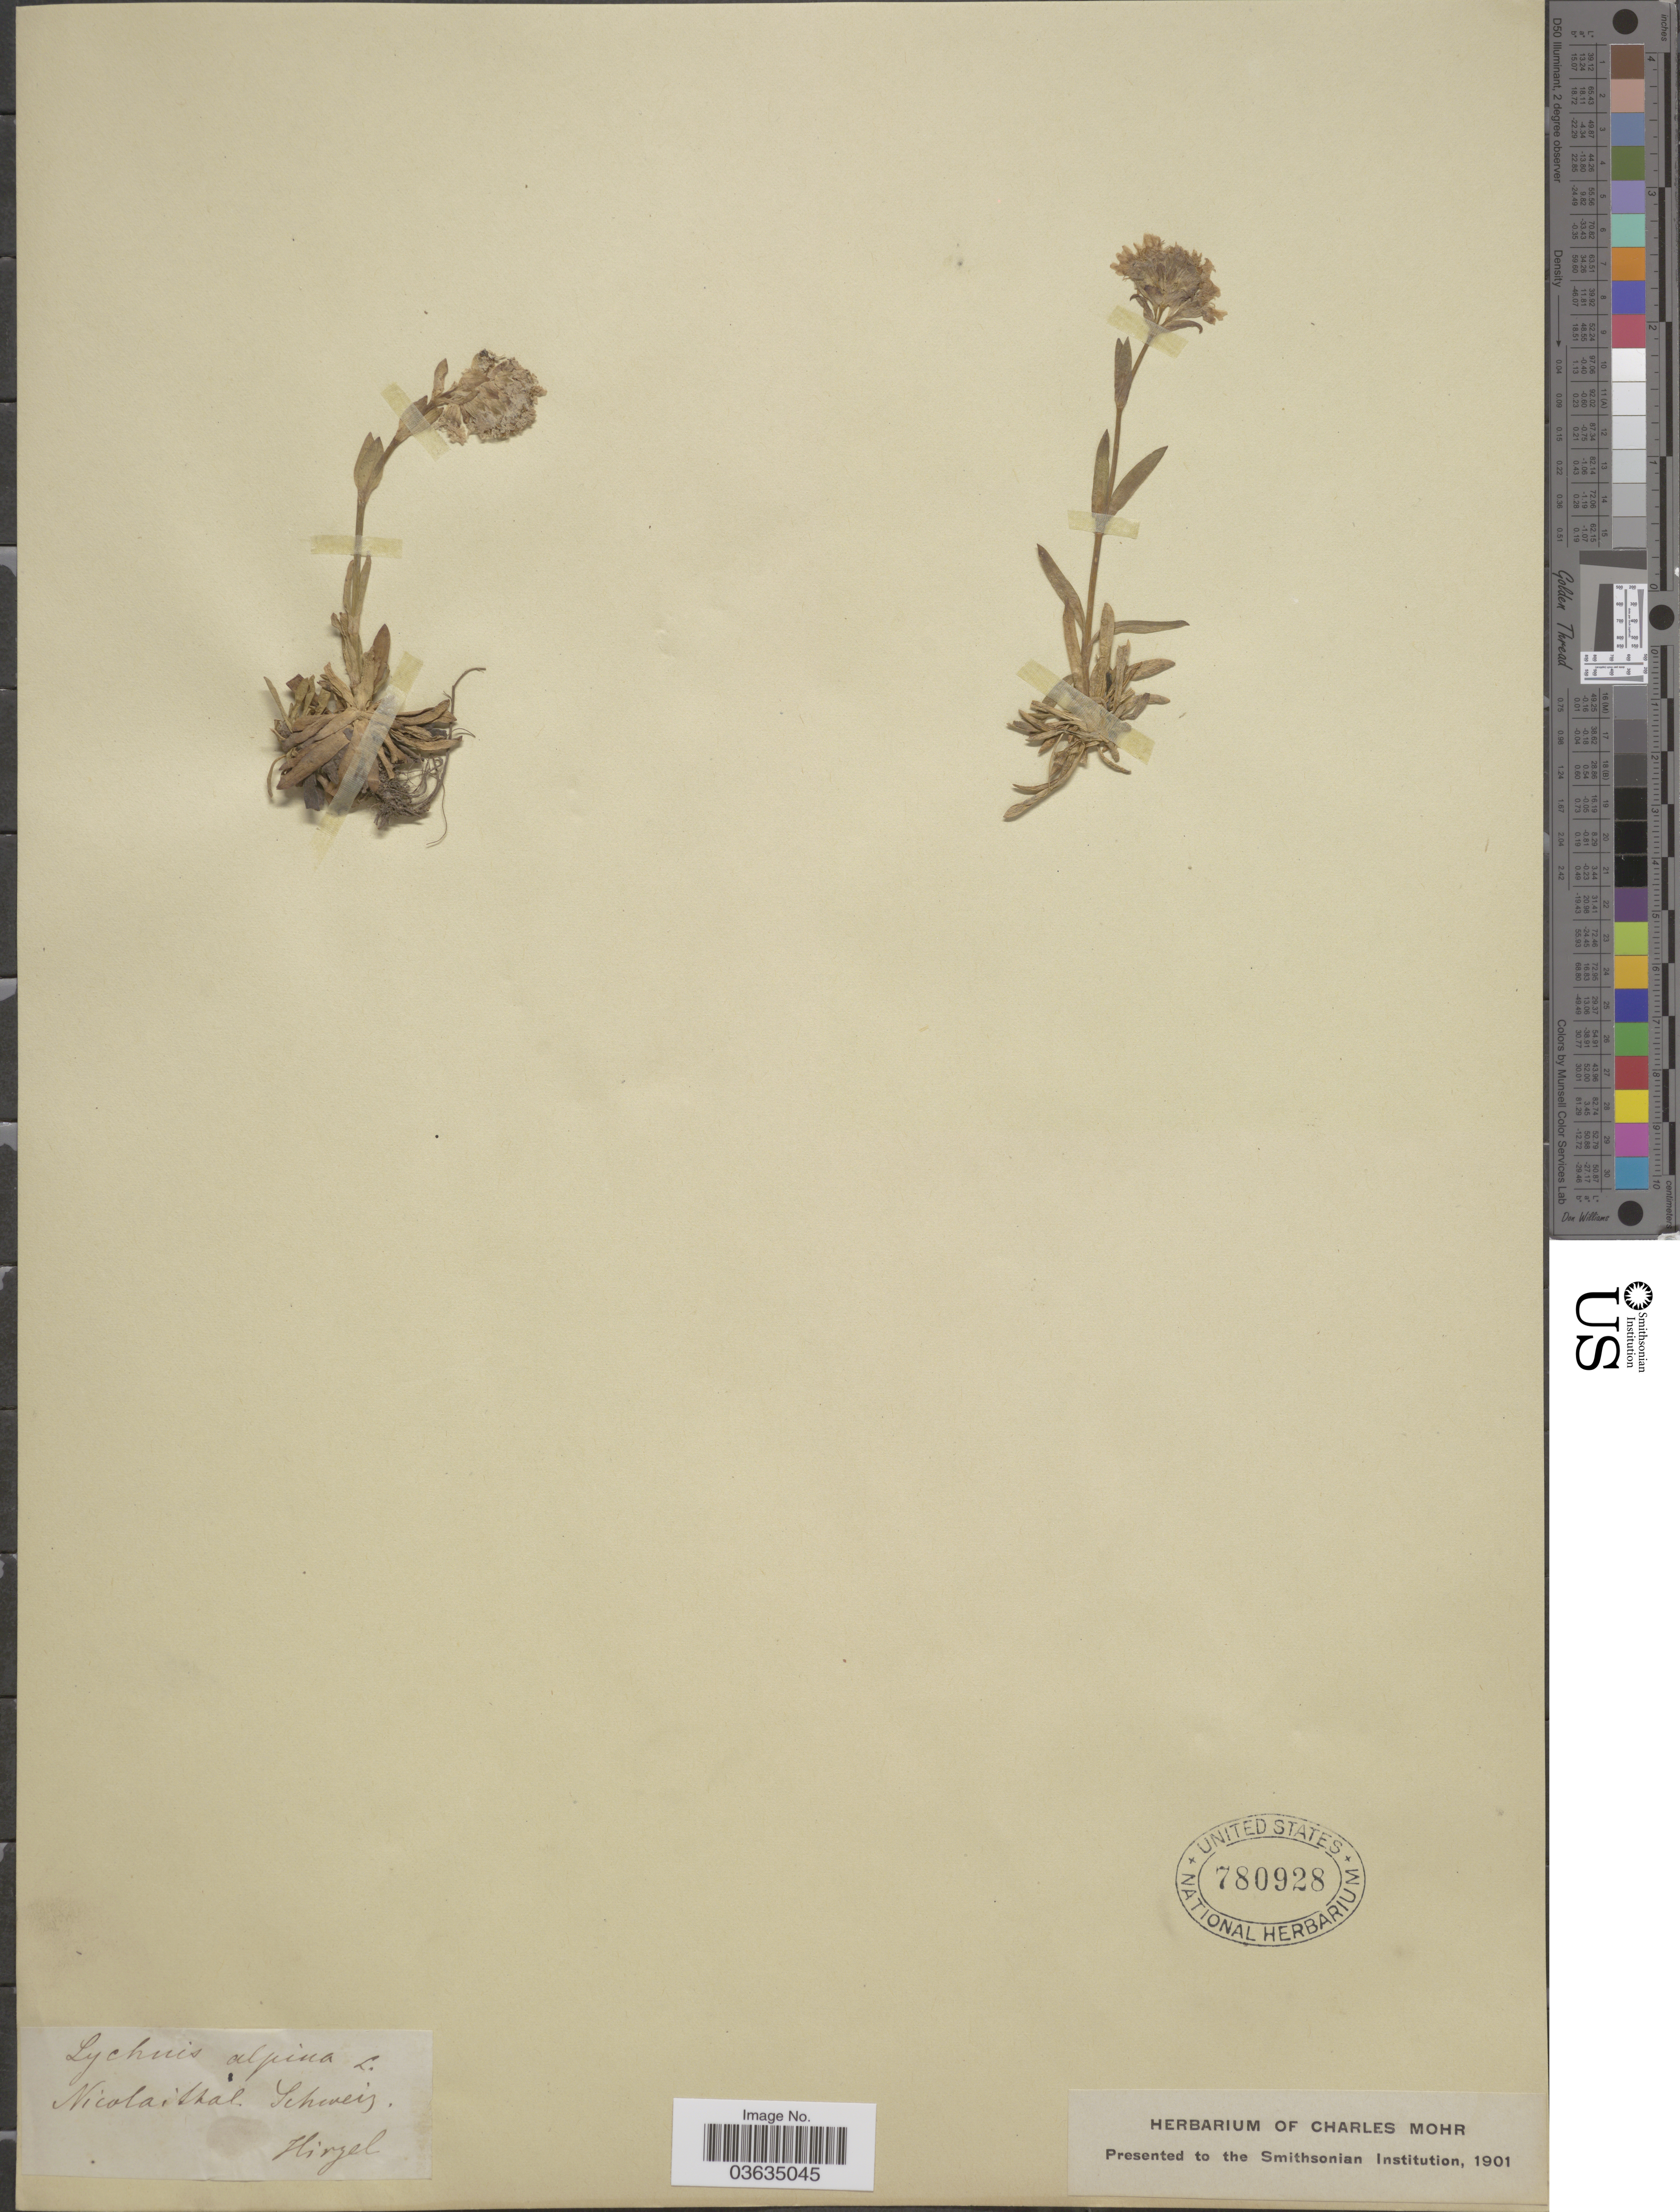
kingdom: Plantae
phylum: Tracheophyta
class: Magnoliopsida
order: Caryophyllales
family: Caryophyllaceae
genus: Lychnis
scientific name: Lychnis alpina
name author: L.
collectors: Hirzel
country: Switzerland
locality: Nicolaithal Schweiz.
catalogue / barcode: US 780928